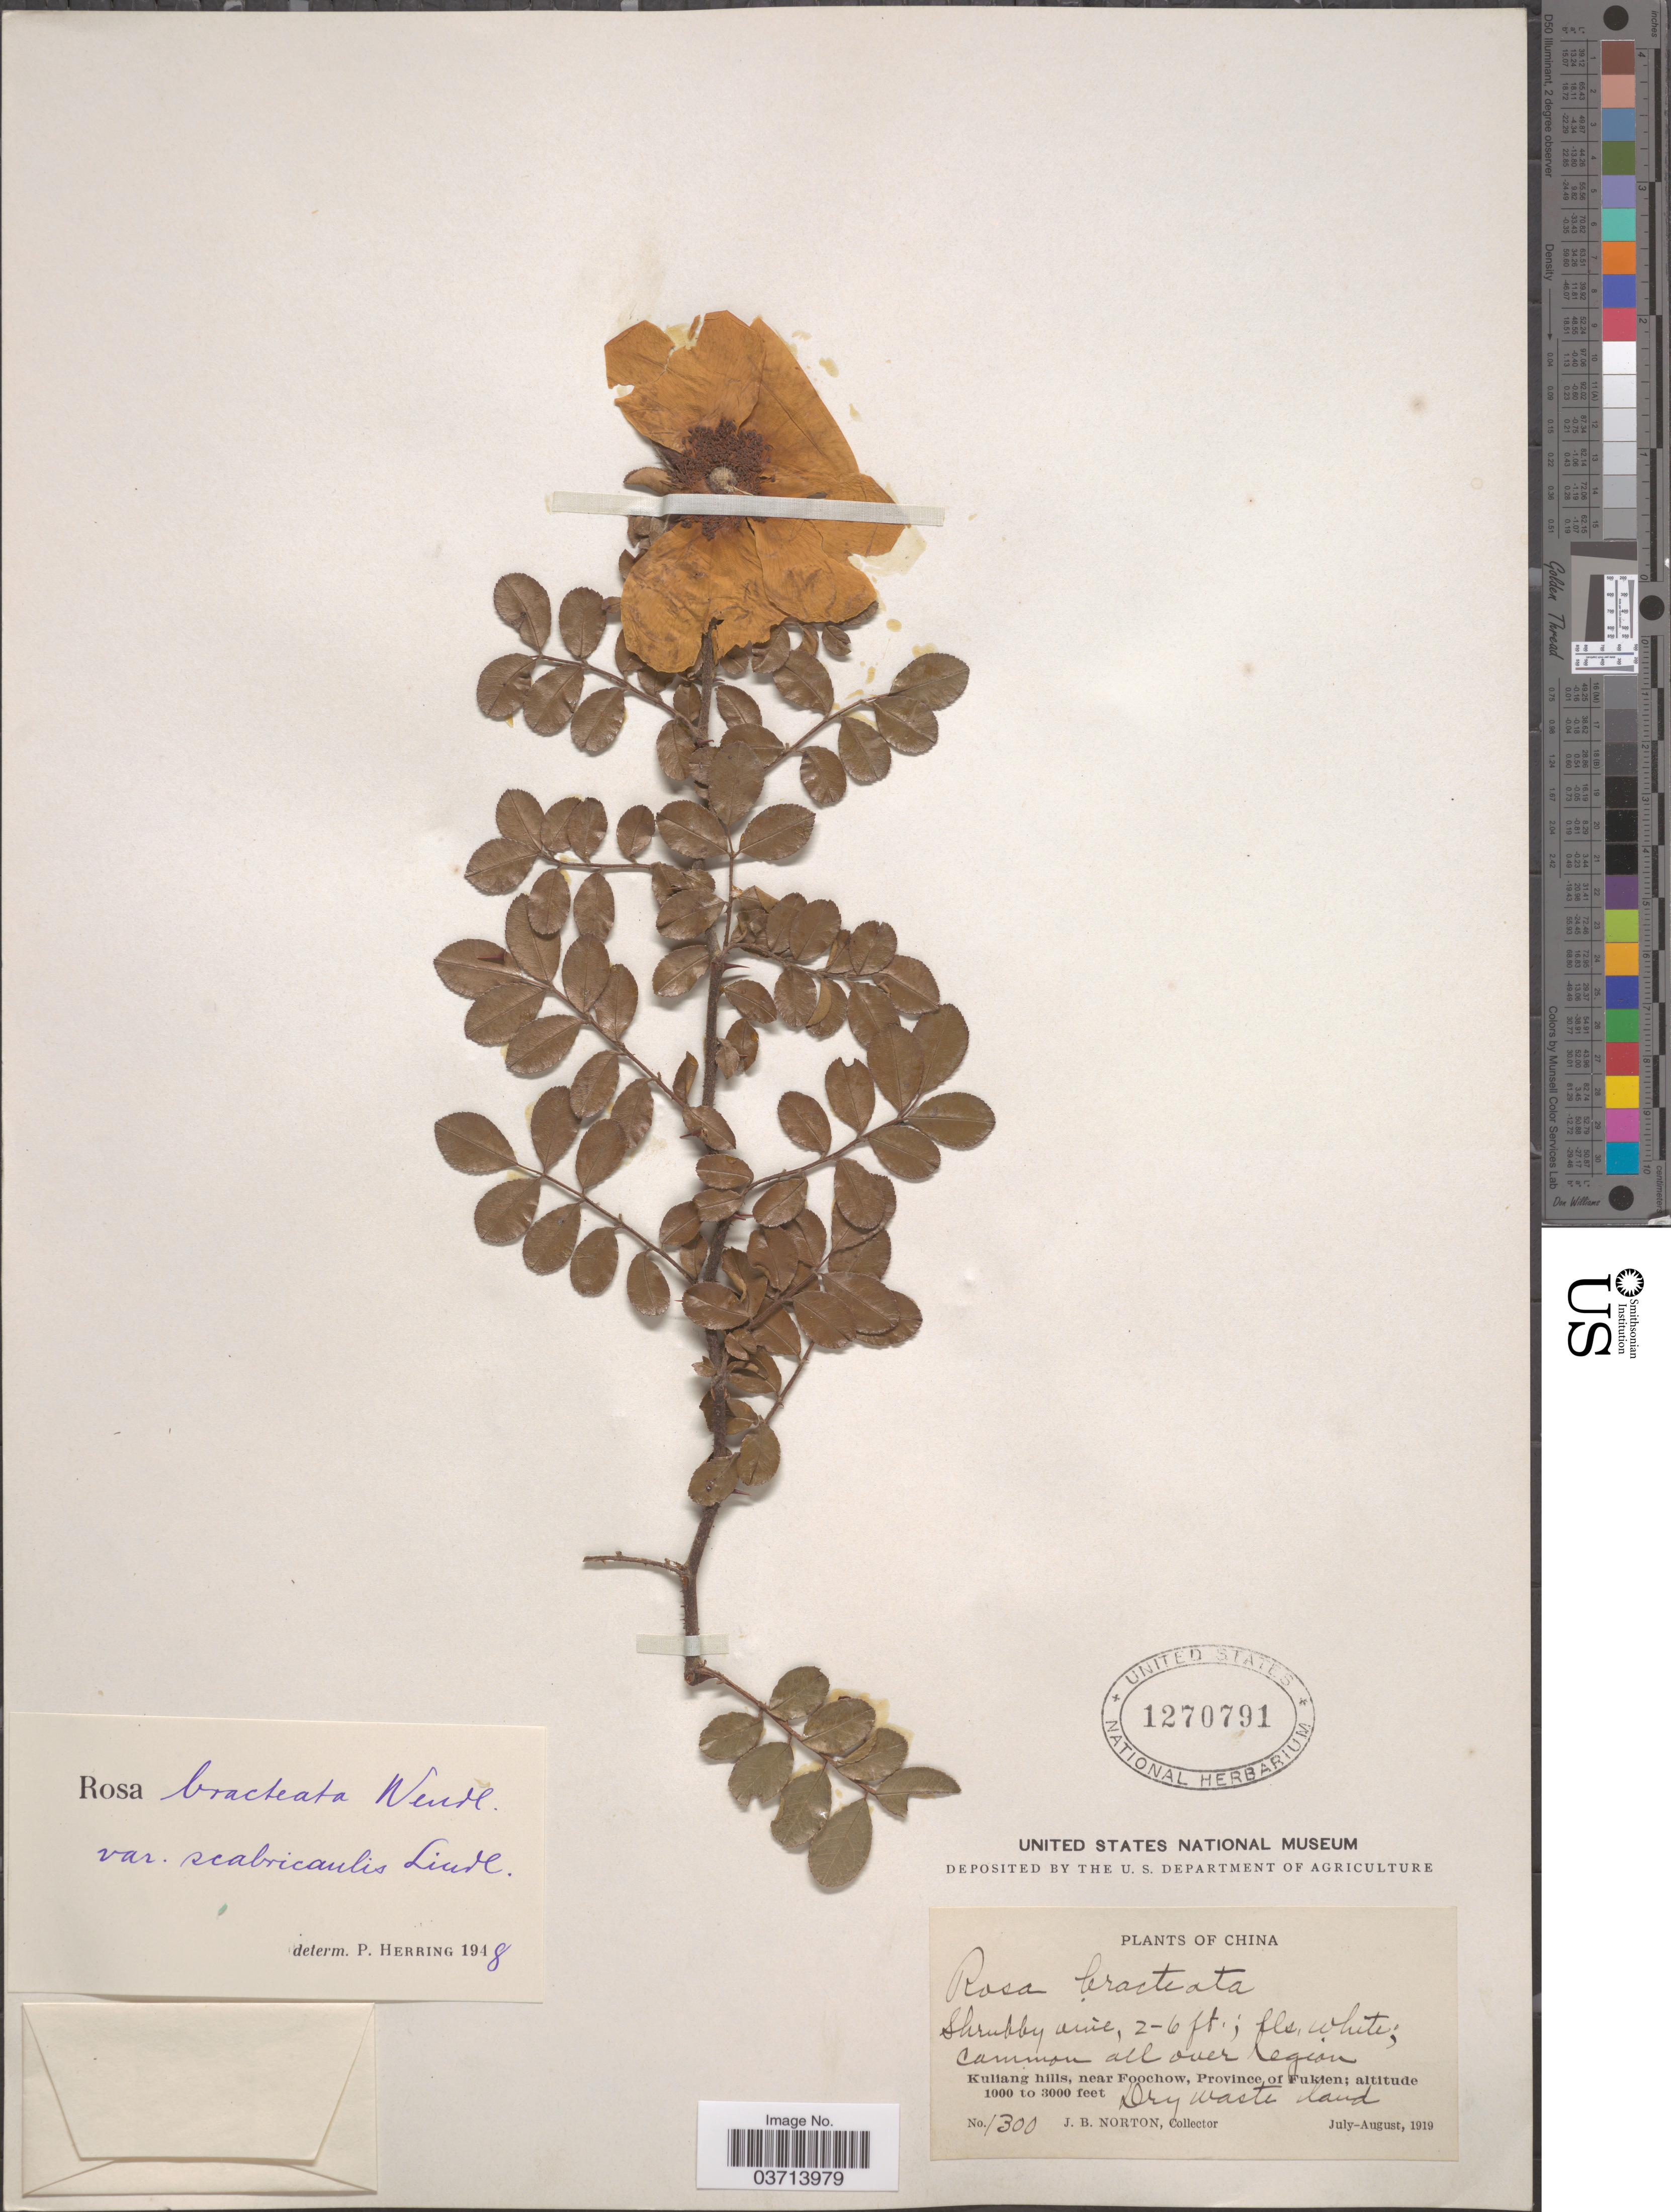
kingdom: Plantae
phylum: Tracheophyta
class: Magnoliopsida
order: Rosales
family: Rosaceae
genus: Rosa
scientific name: Rosa bracteata var. scabricaulis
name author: Lindl.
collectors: J. B. Norton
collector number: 1300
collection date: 1919-07/1919-08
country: China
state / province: Fujian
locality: Kuliang hills, near Foochow, Province of Fukien.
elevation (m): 305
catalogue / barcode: US 1270791